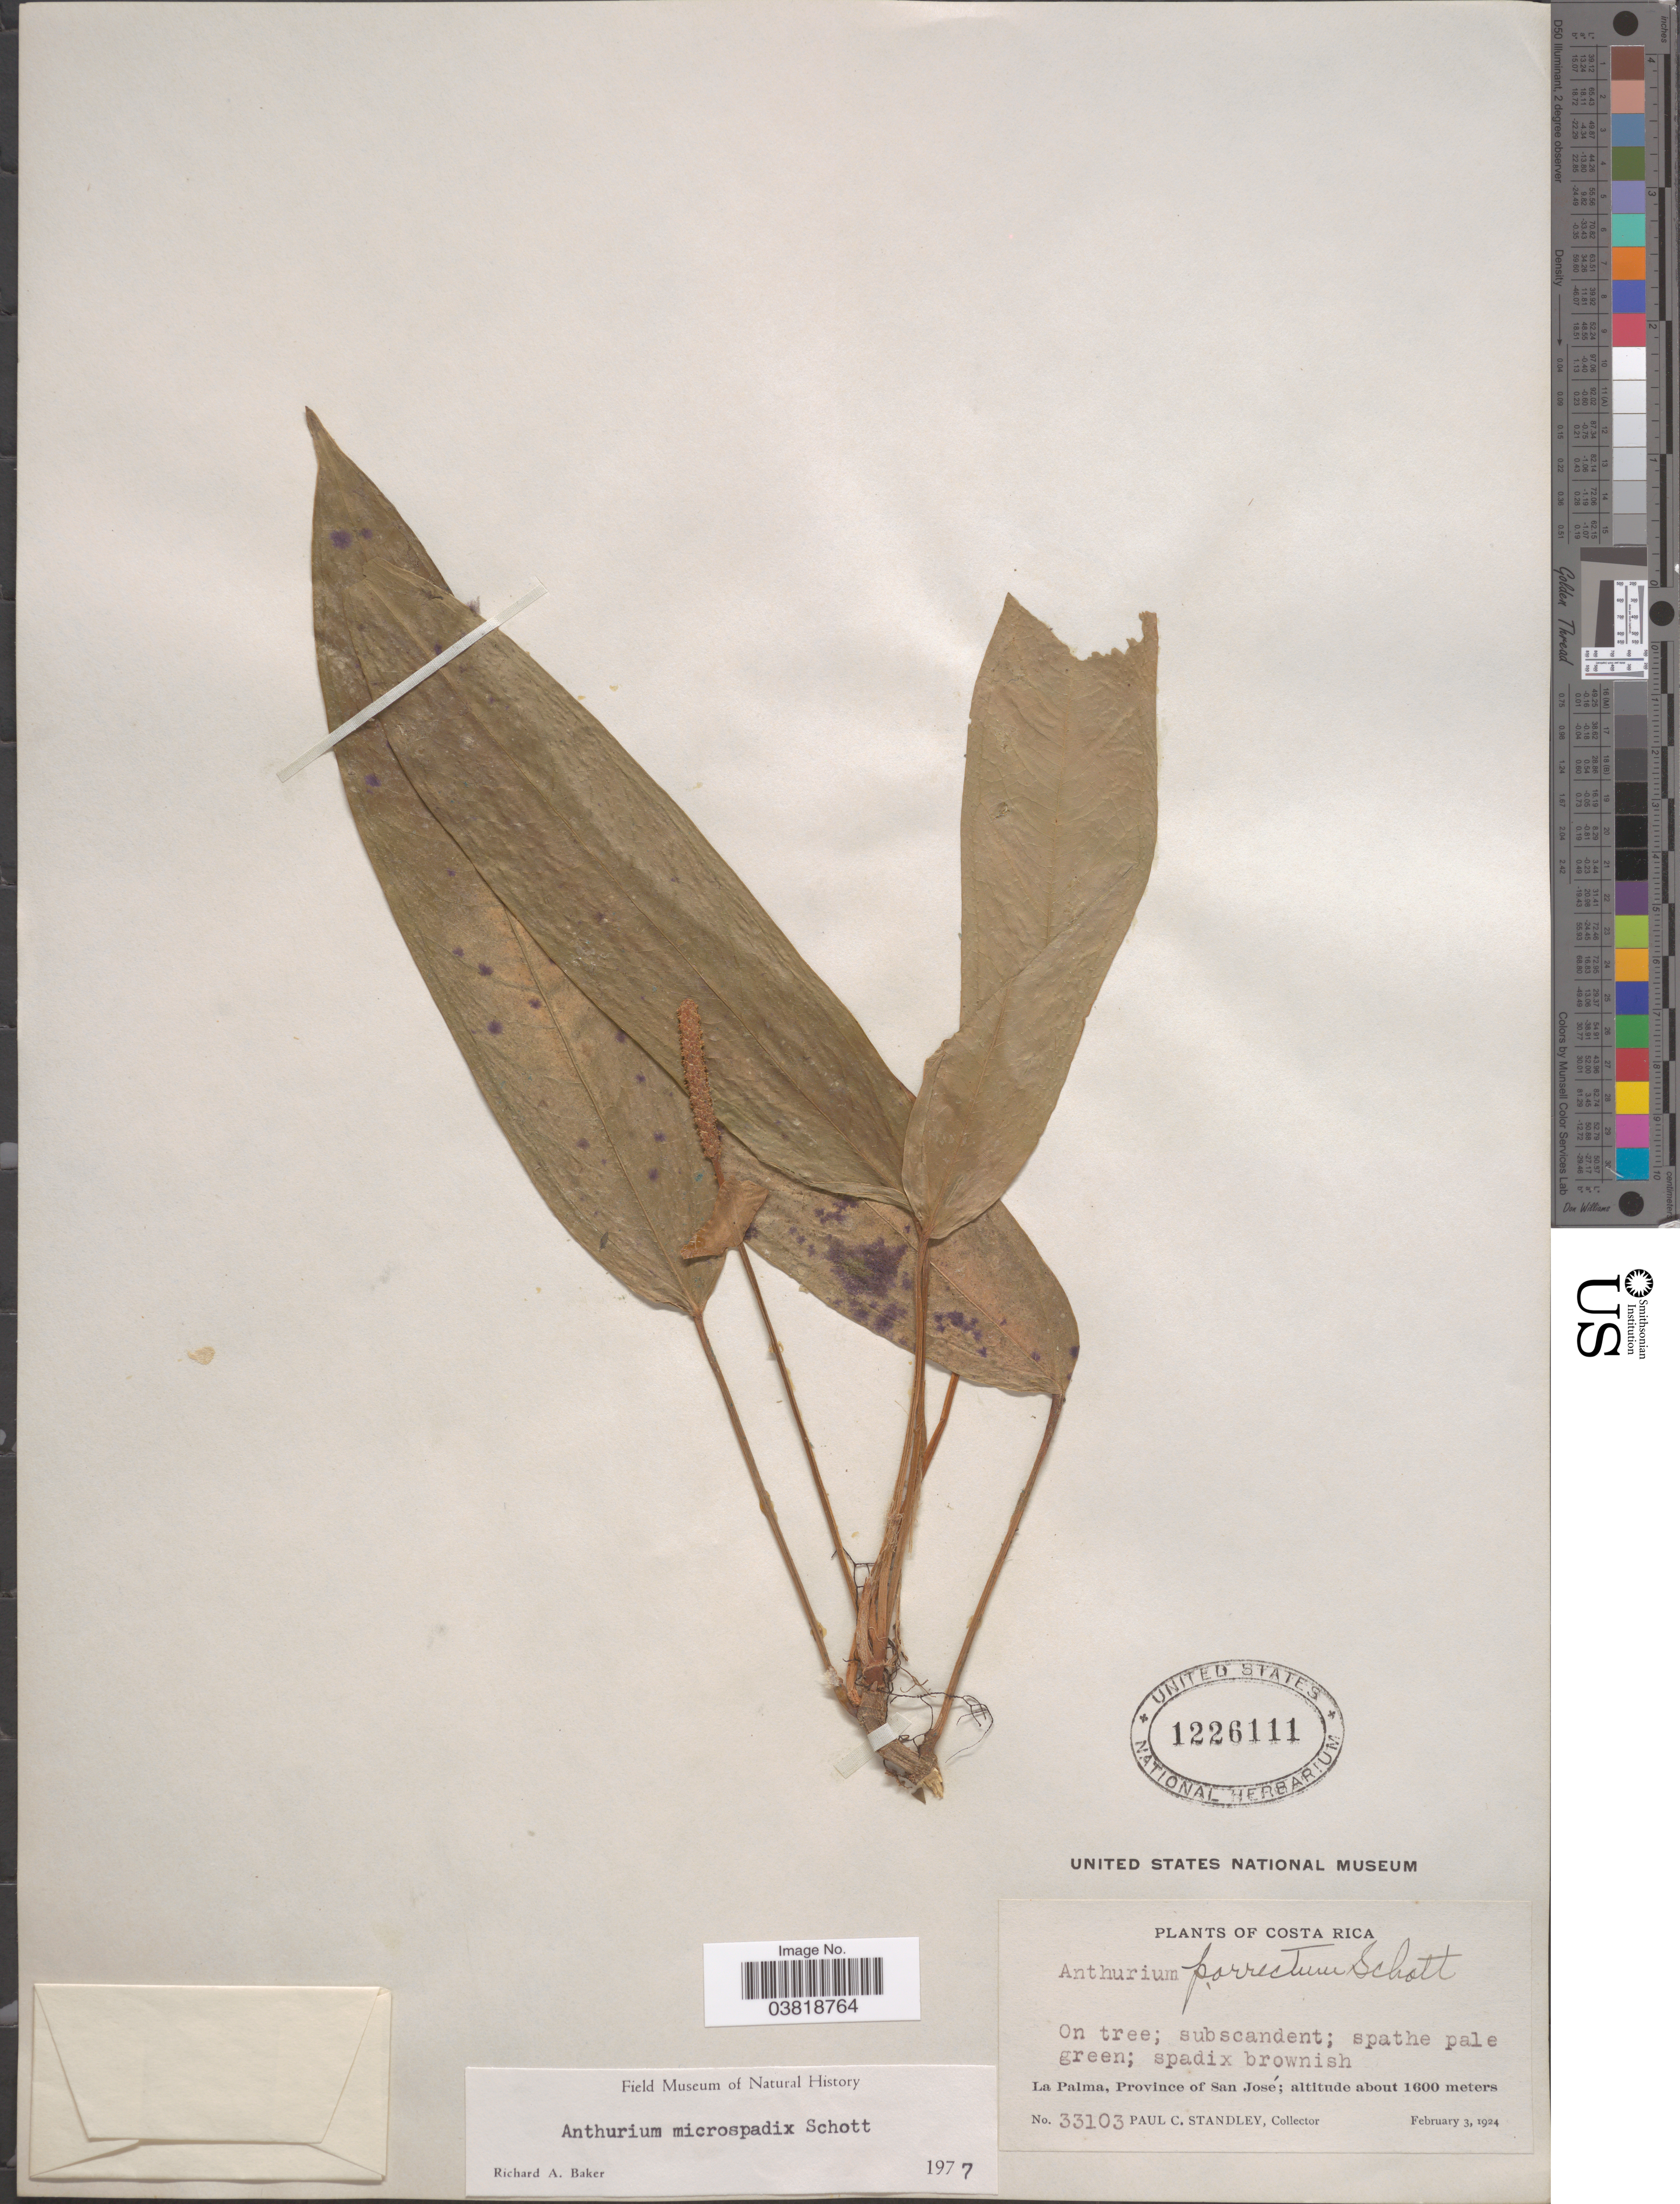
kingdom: Plantae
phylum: Tracheophyta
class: Liliopsida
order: Alismatales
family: Araceae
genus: Anthurium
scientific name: Anthurium microspadix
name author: Schott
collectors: P. C. Standley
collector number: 33103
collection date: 1924-02-03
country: Costa Rica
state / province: San José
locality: La Palma.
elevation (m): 1600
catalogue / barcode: US 1226111